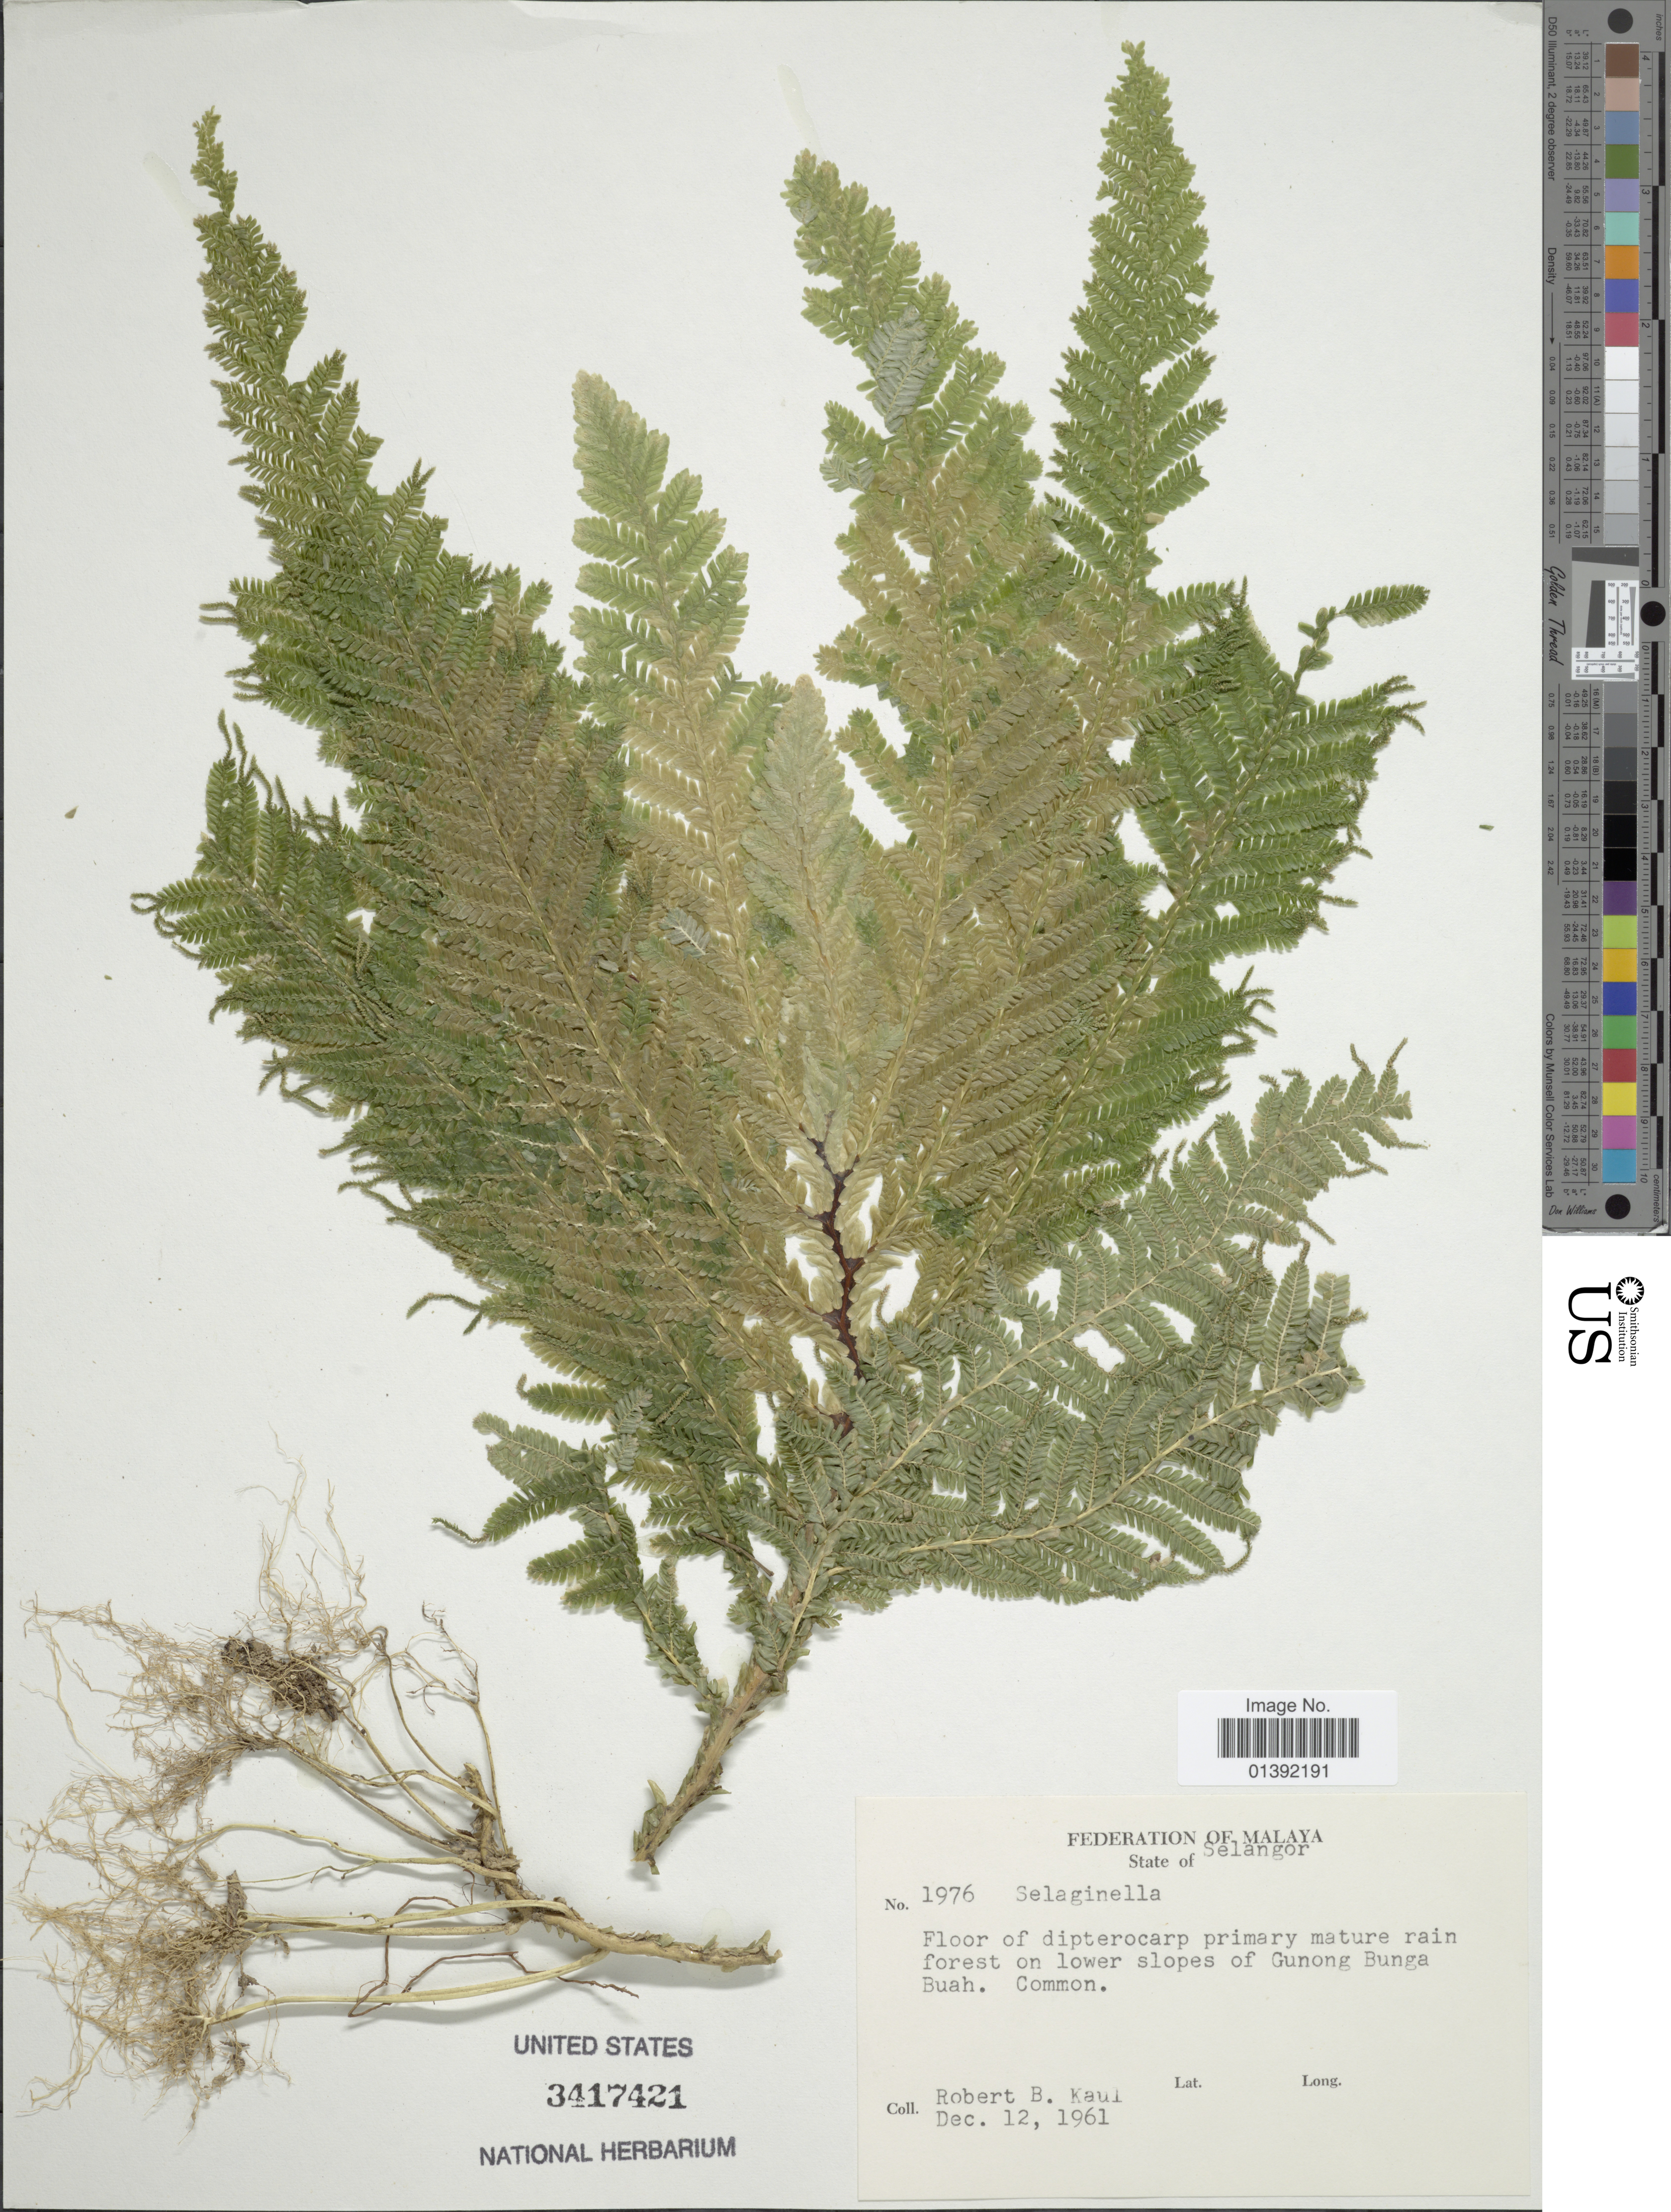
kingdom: Plantae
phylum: Tracheophyta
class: Lycopodiopsida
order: Selaginellales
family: Selaginellaceae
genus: Selaginella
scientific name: Selaginella sp.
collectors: R. Kaul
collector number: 1976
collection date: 1961-12-12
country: Malaysia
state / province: Selangor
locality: On lower slopes of Gunong Bunga Buah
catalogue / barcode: US 3417421